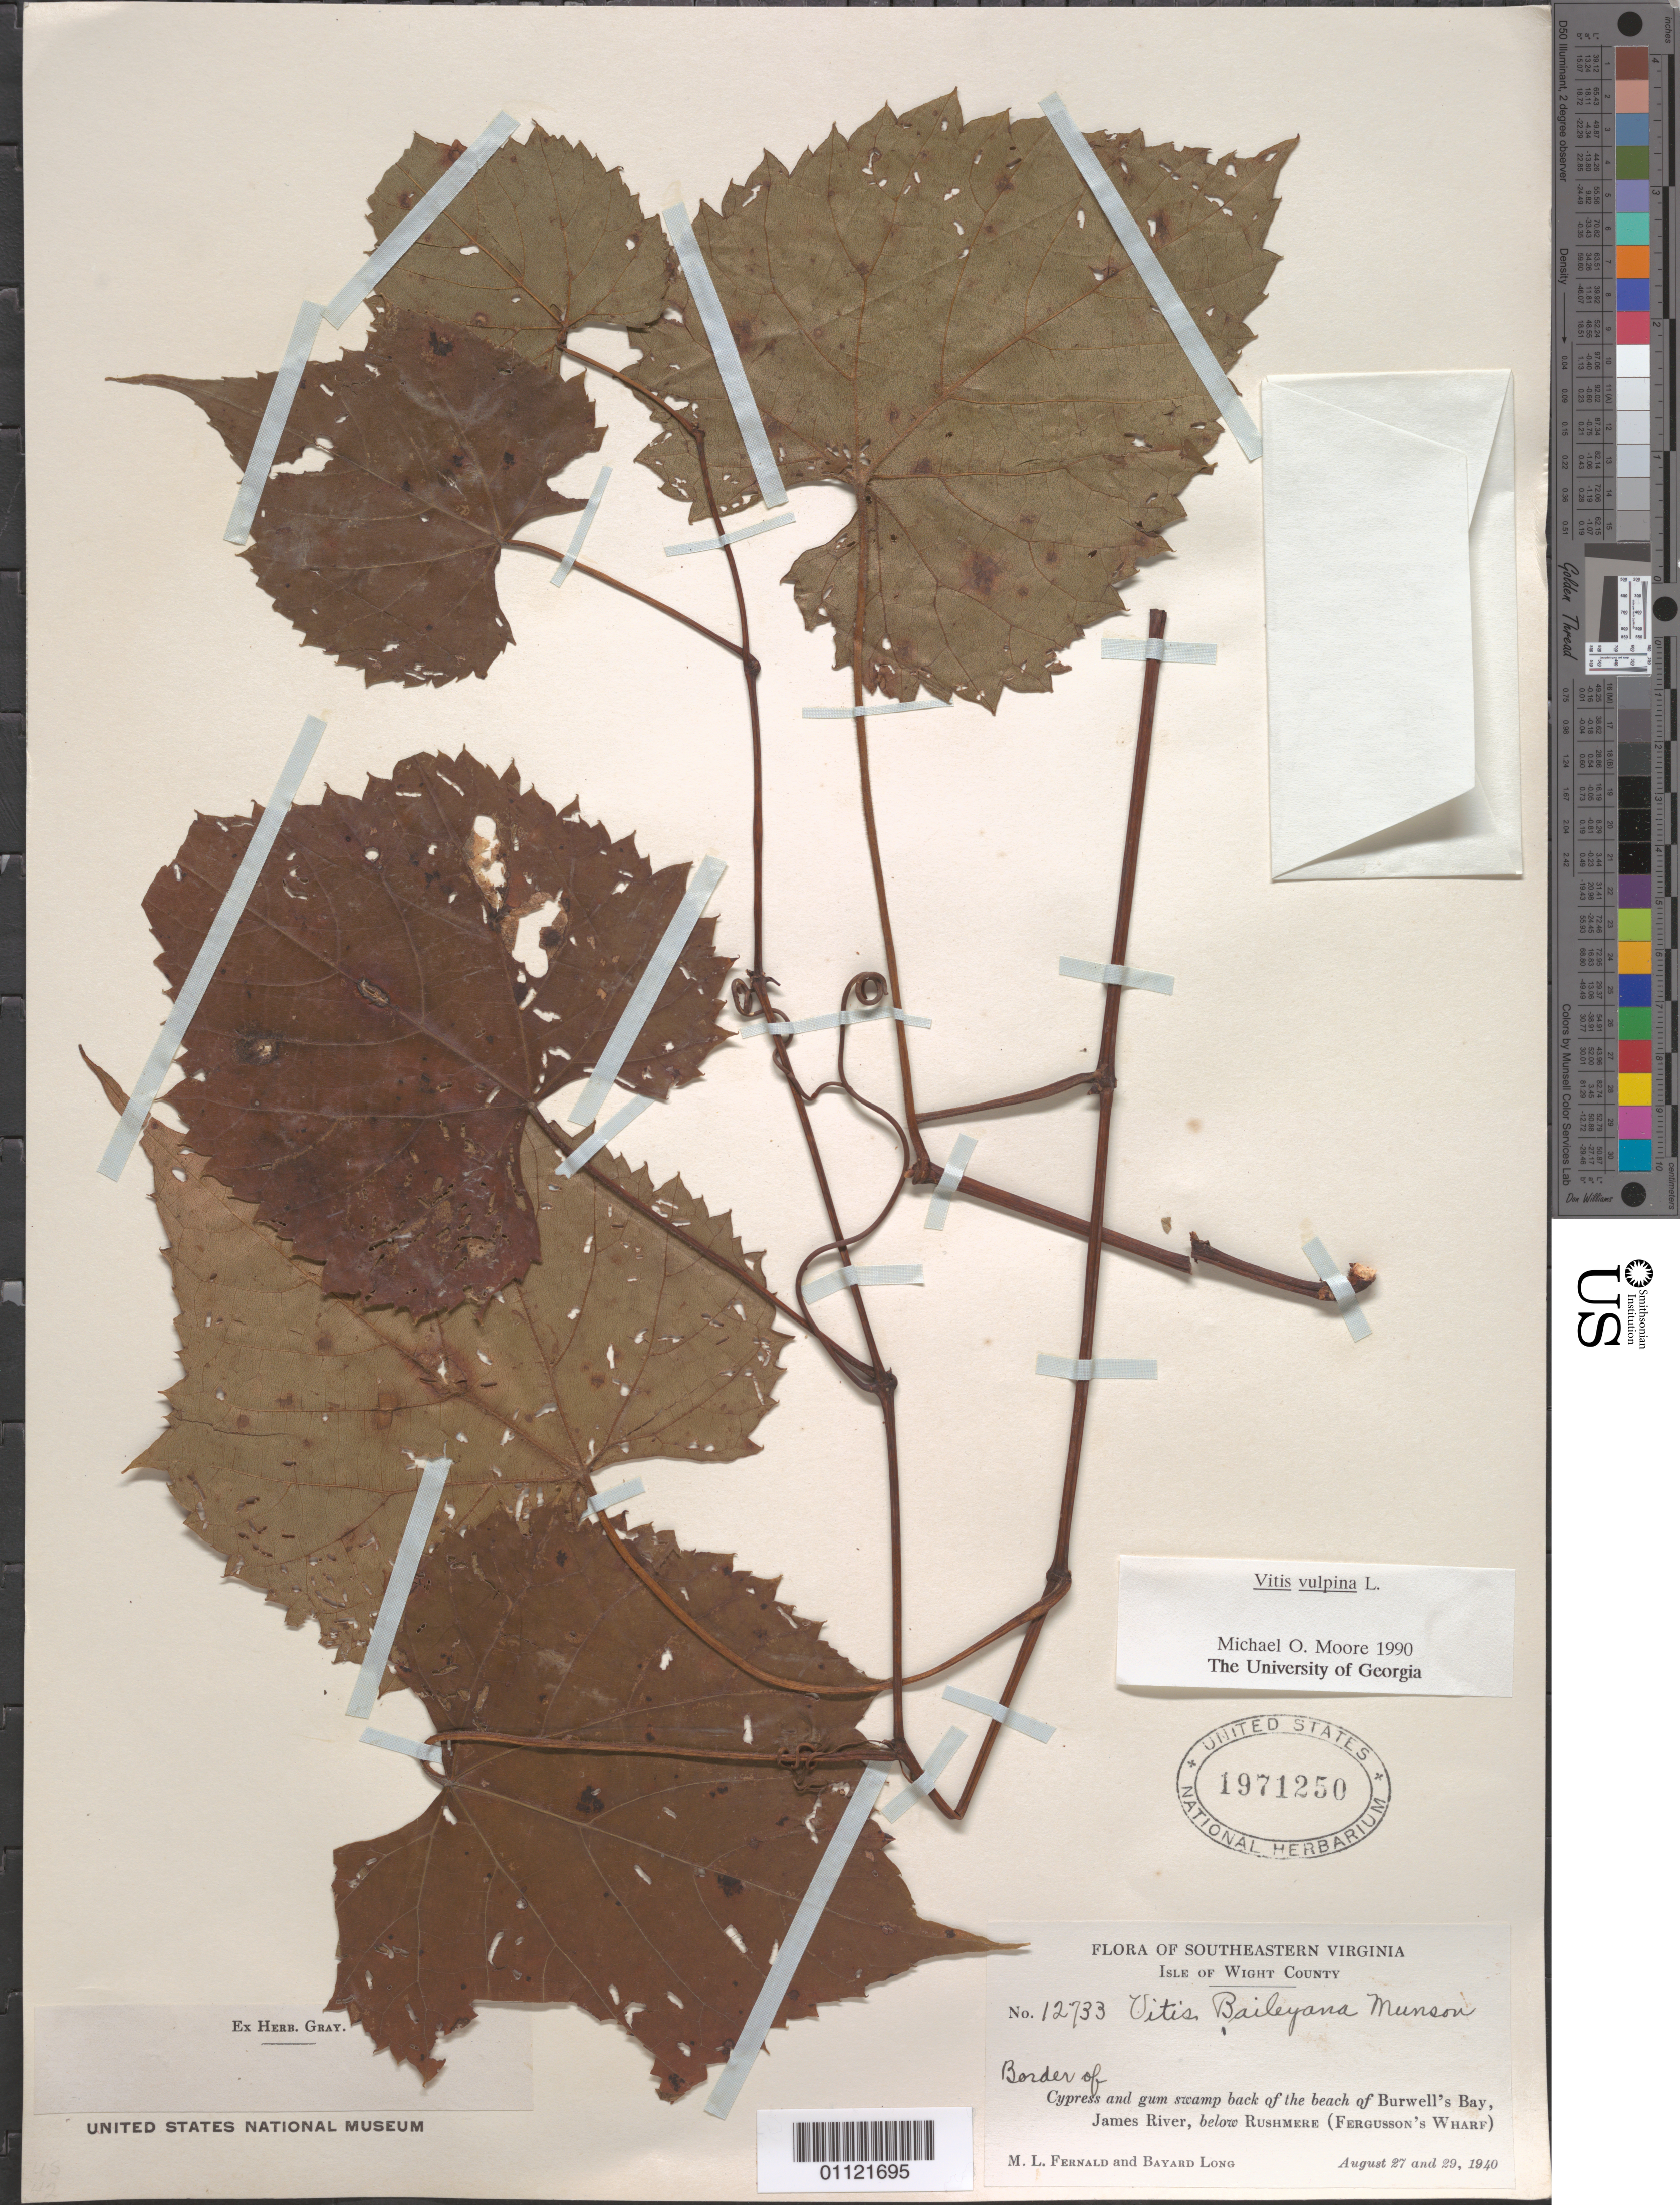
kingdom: Plantae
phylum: Tracheophyta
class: Magnoliopsida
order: Vitales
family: Vitaceae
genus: Vitis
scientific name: Vitis vulpina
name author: L.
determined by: Moore, M. O.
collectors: M. L. Fernald & B. Long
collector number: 12733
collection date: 1940-08-27/1940-08-29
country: United States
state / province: Virginia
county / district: Isle of Wight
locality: Border of Cypress and gum swamp back of the beach of Burwell's Bay, James River, below Rushmere (Fergusson's Wharf).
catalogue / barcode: US 1971250